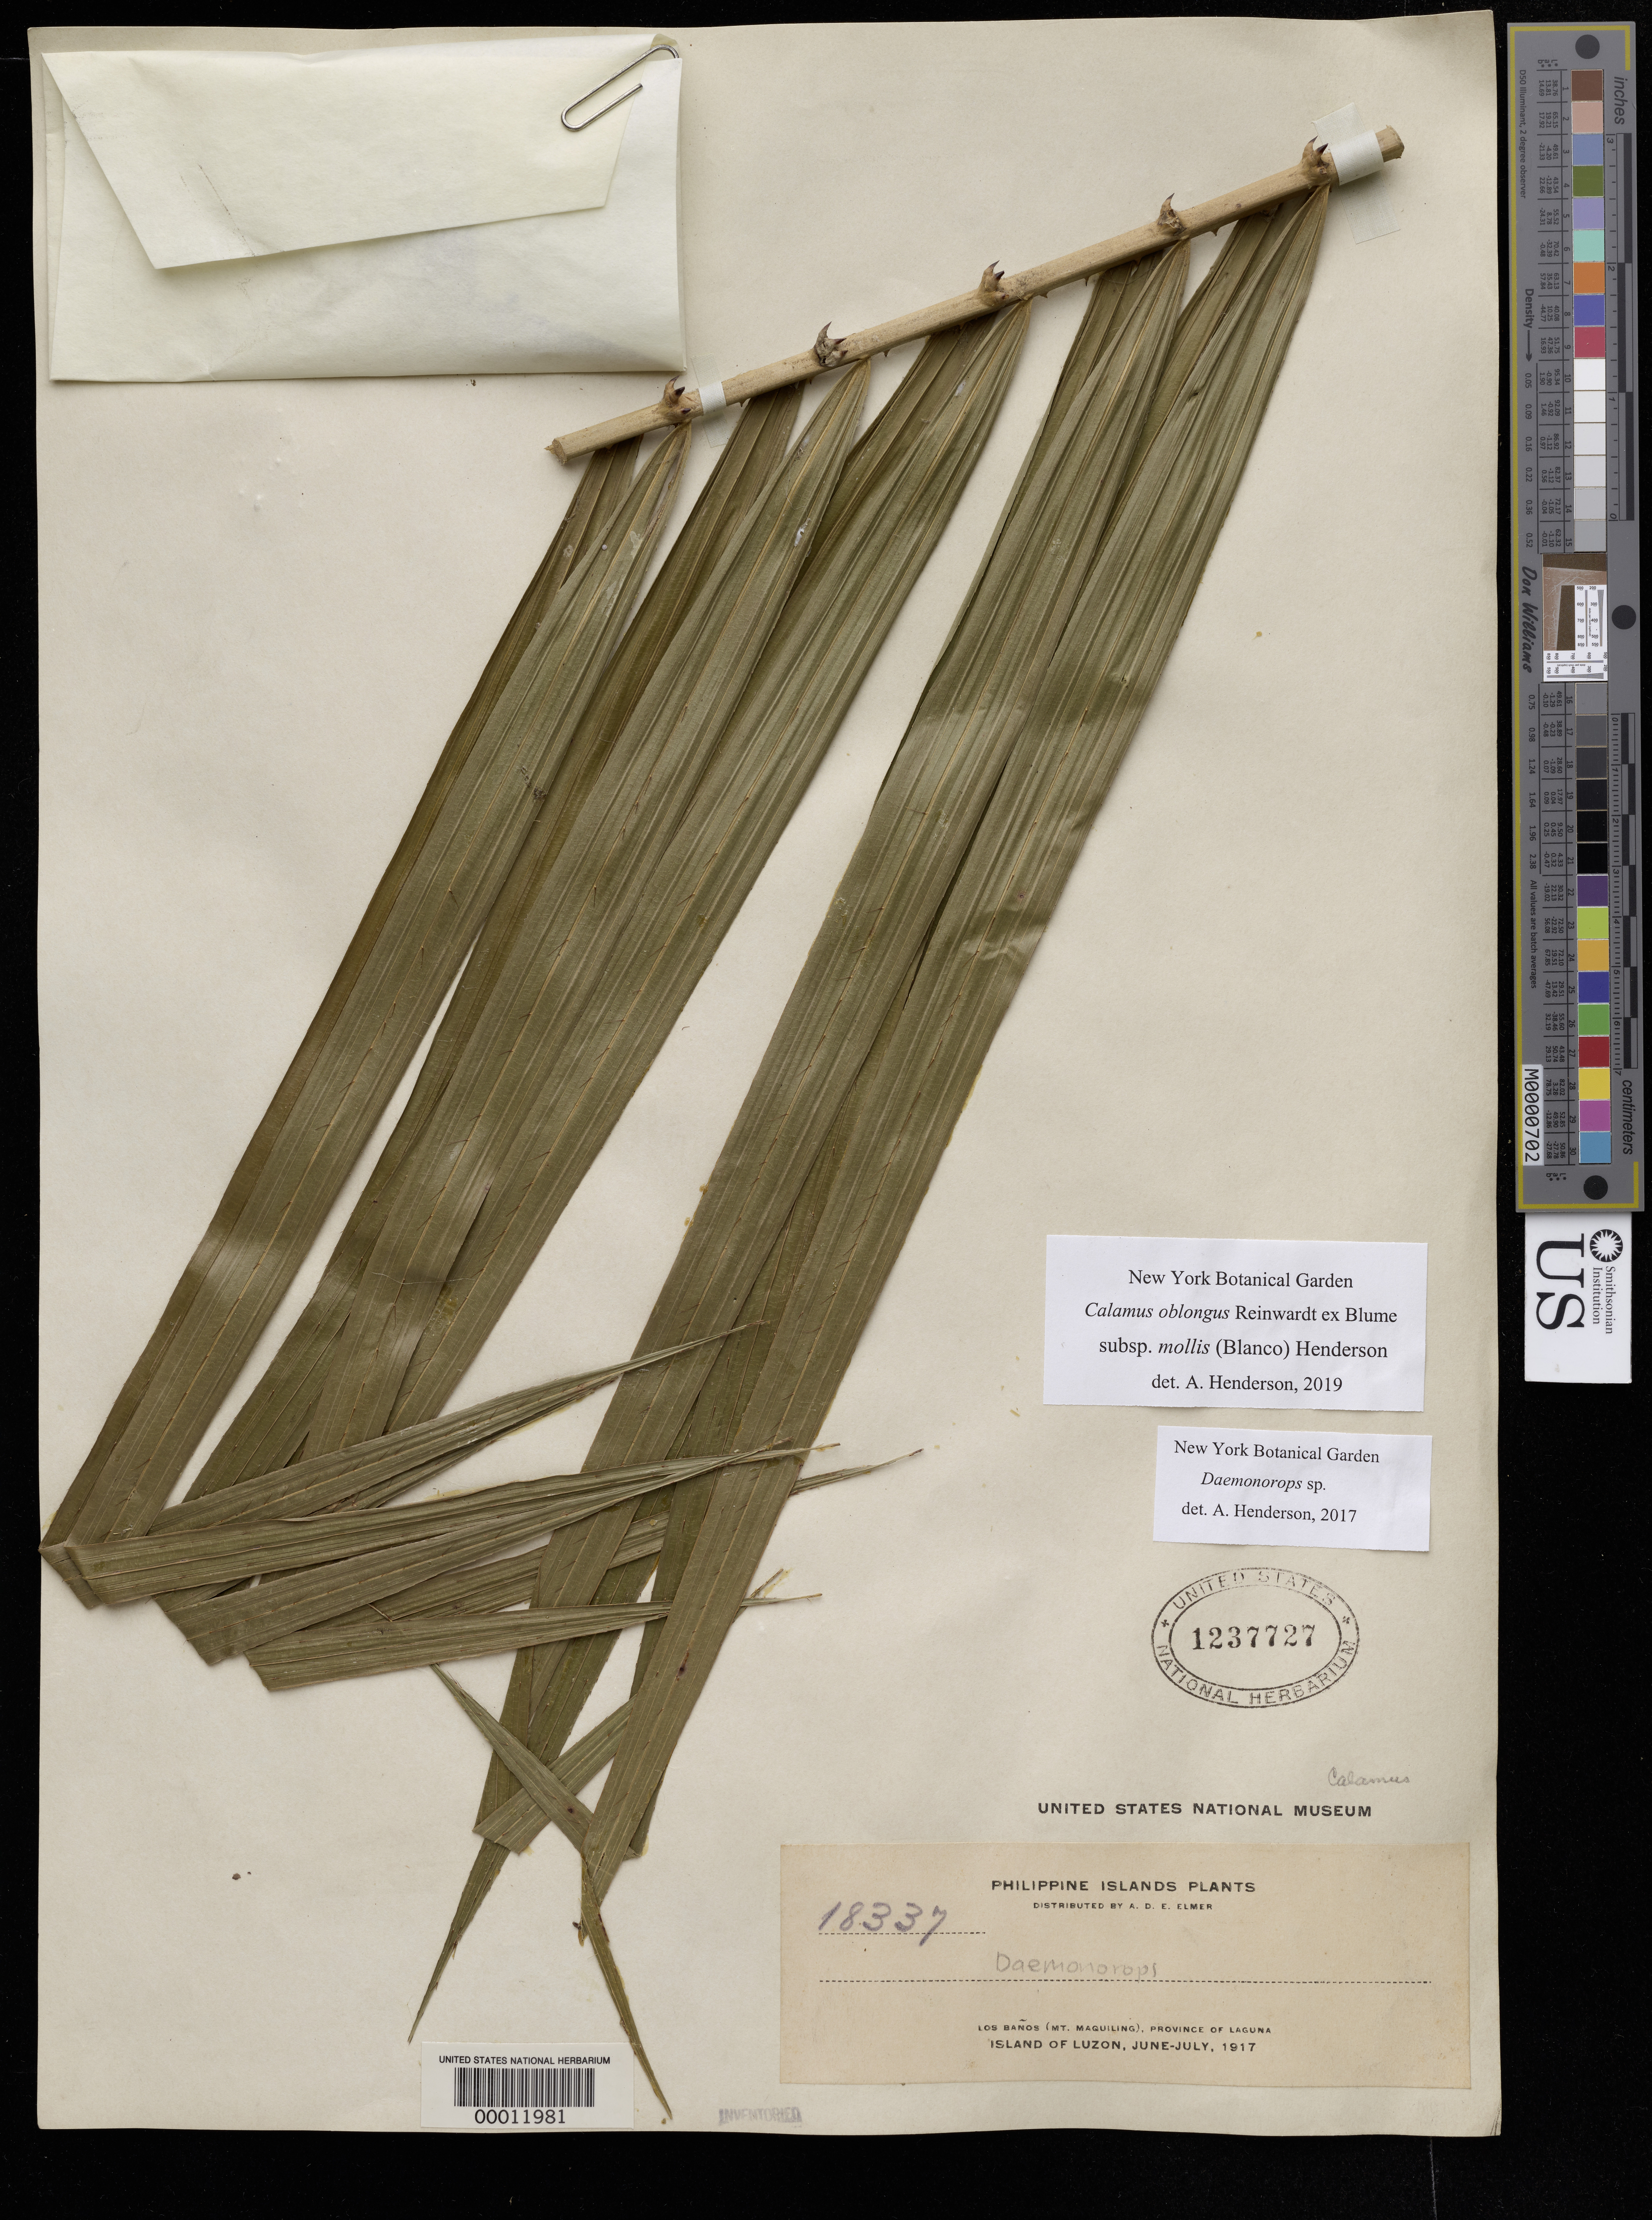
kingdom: Plantae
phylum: Tracheophyta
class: Liliopsida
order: Arecales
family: Arecaceae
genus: Calamus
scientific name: Calamus oblongus subsp. mollis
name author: (Blanco) A.J. Hend.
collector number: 18337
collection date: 1917-06/1917-07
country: Philippines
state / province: Central Luzon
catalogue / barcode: US 1237727